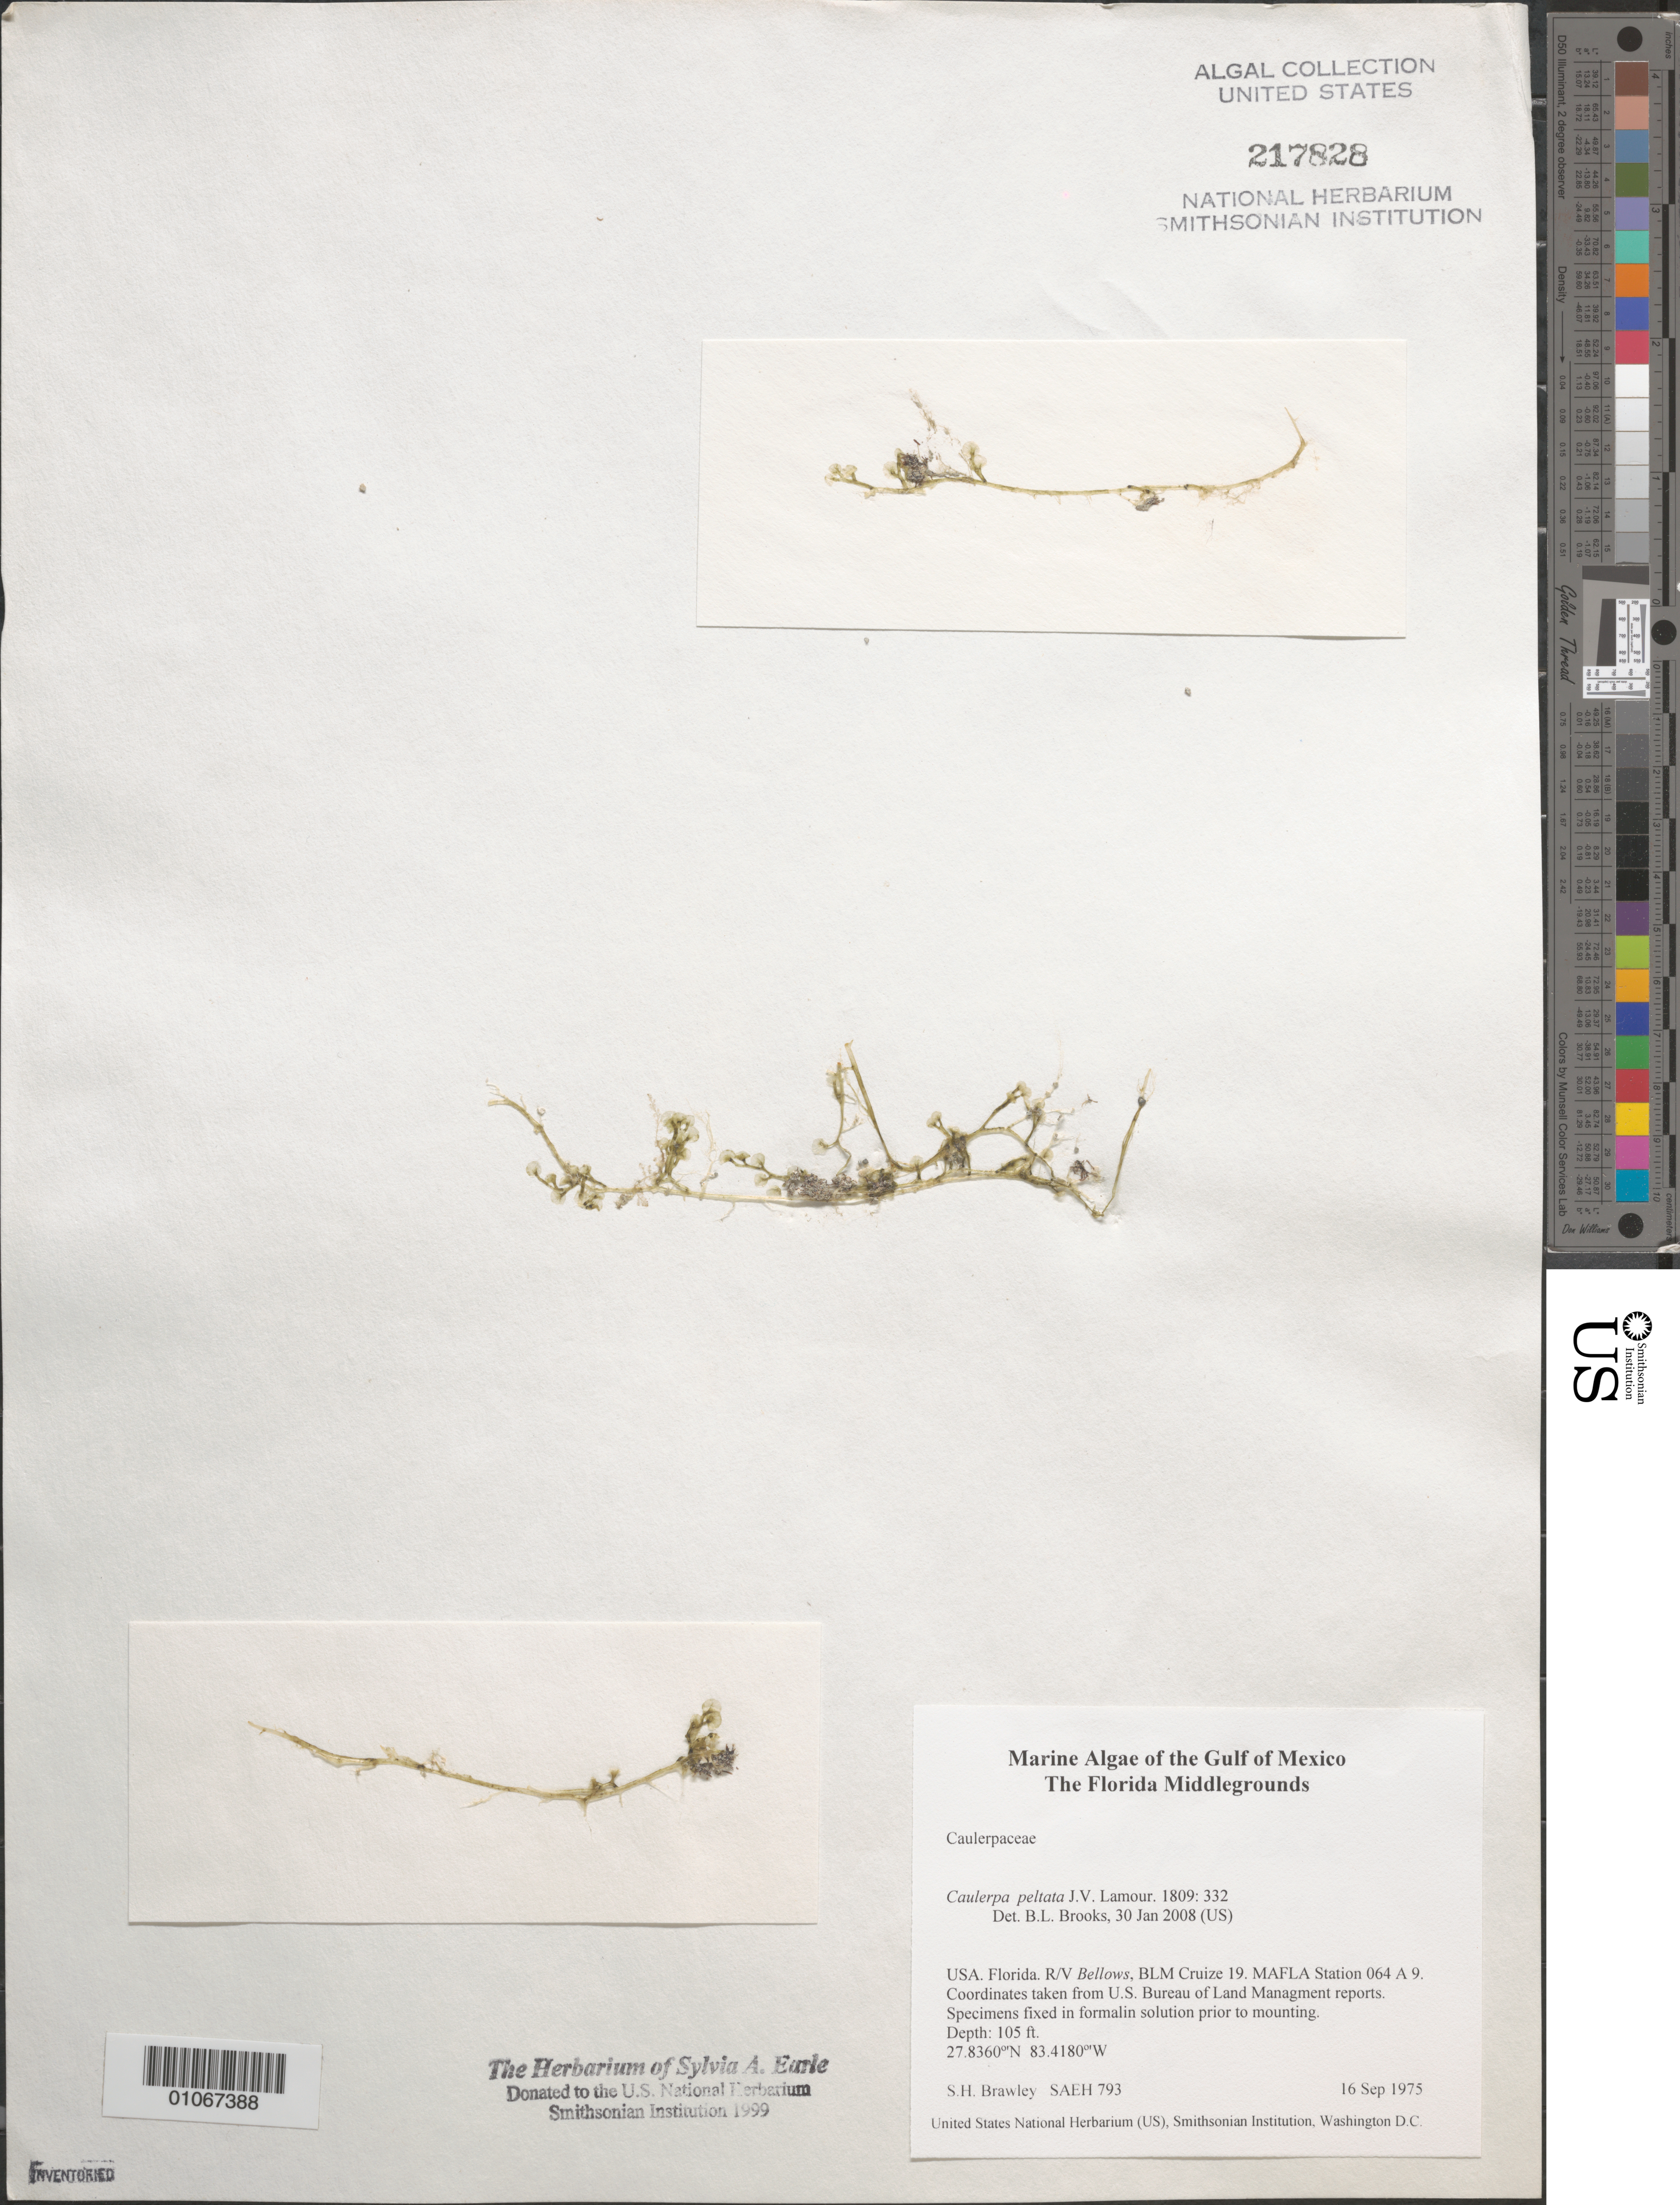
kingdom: Plantae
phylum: Chlorophyta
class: Ulvophyceae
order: Ulvales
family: Ulvaceae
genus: Ulva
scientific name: Ulva linza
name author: L.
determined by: Algae name updating Project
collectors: S. Brawley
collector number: SAEH 793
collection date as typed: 16 Sep 1975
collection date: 1975-09-16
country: United States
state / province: Florida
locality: Gulf of Mexico, Florida Middle Grounds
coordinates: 27.8360 N, 83.4180 W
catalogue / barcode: US 217828